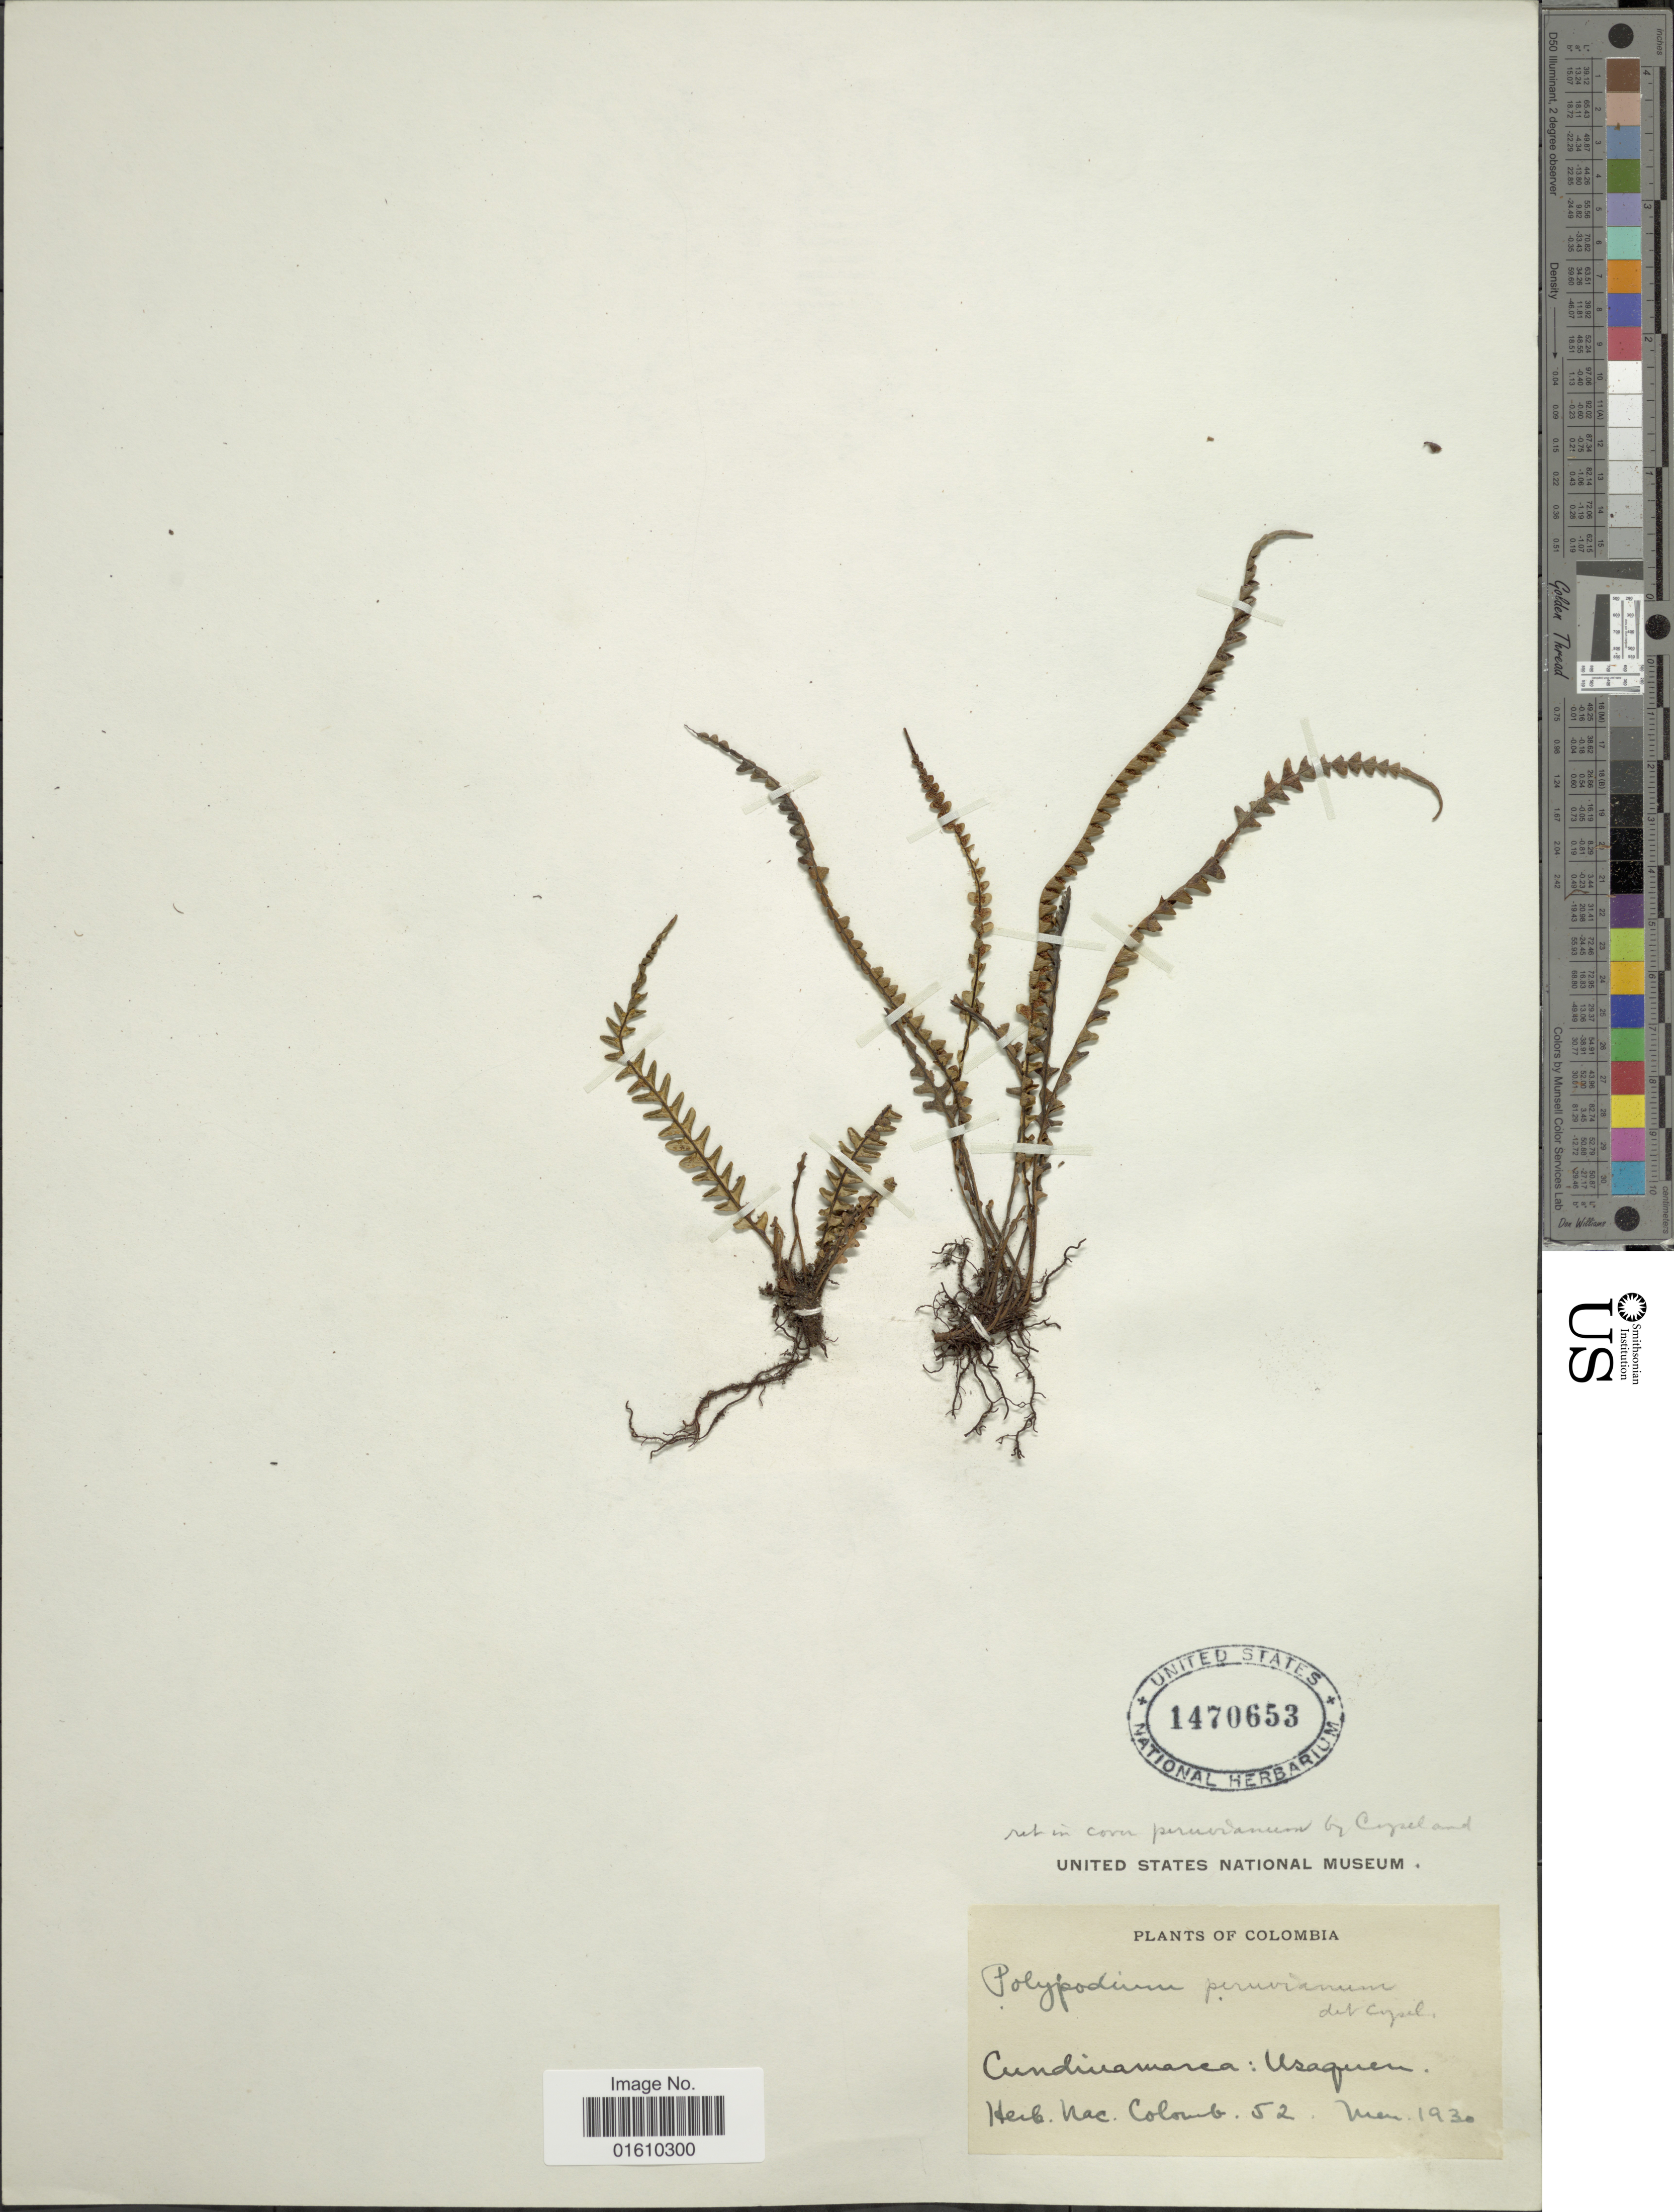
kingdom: Plantae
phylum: Tracheophyta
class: Polypodiopsida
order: Polypodiales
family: Polypodiaceae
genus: Melpomene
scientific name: Melpomene sp.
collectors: ex herb. Nac. Colomb.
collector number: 52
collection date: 1930-03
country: Colombia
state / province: Cundinamarca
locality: Usaquen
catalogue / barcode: US 1470653